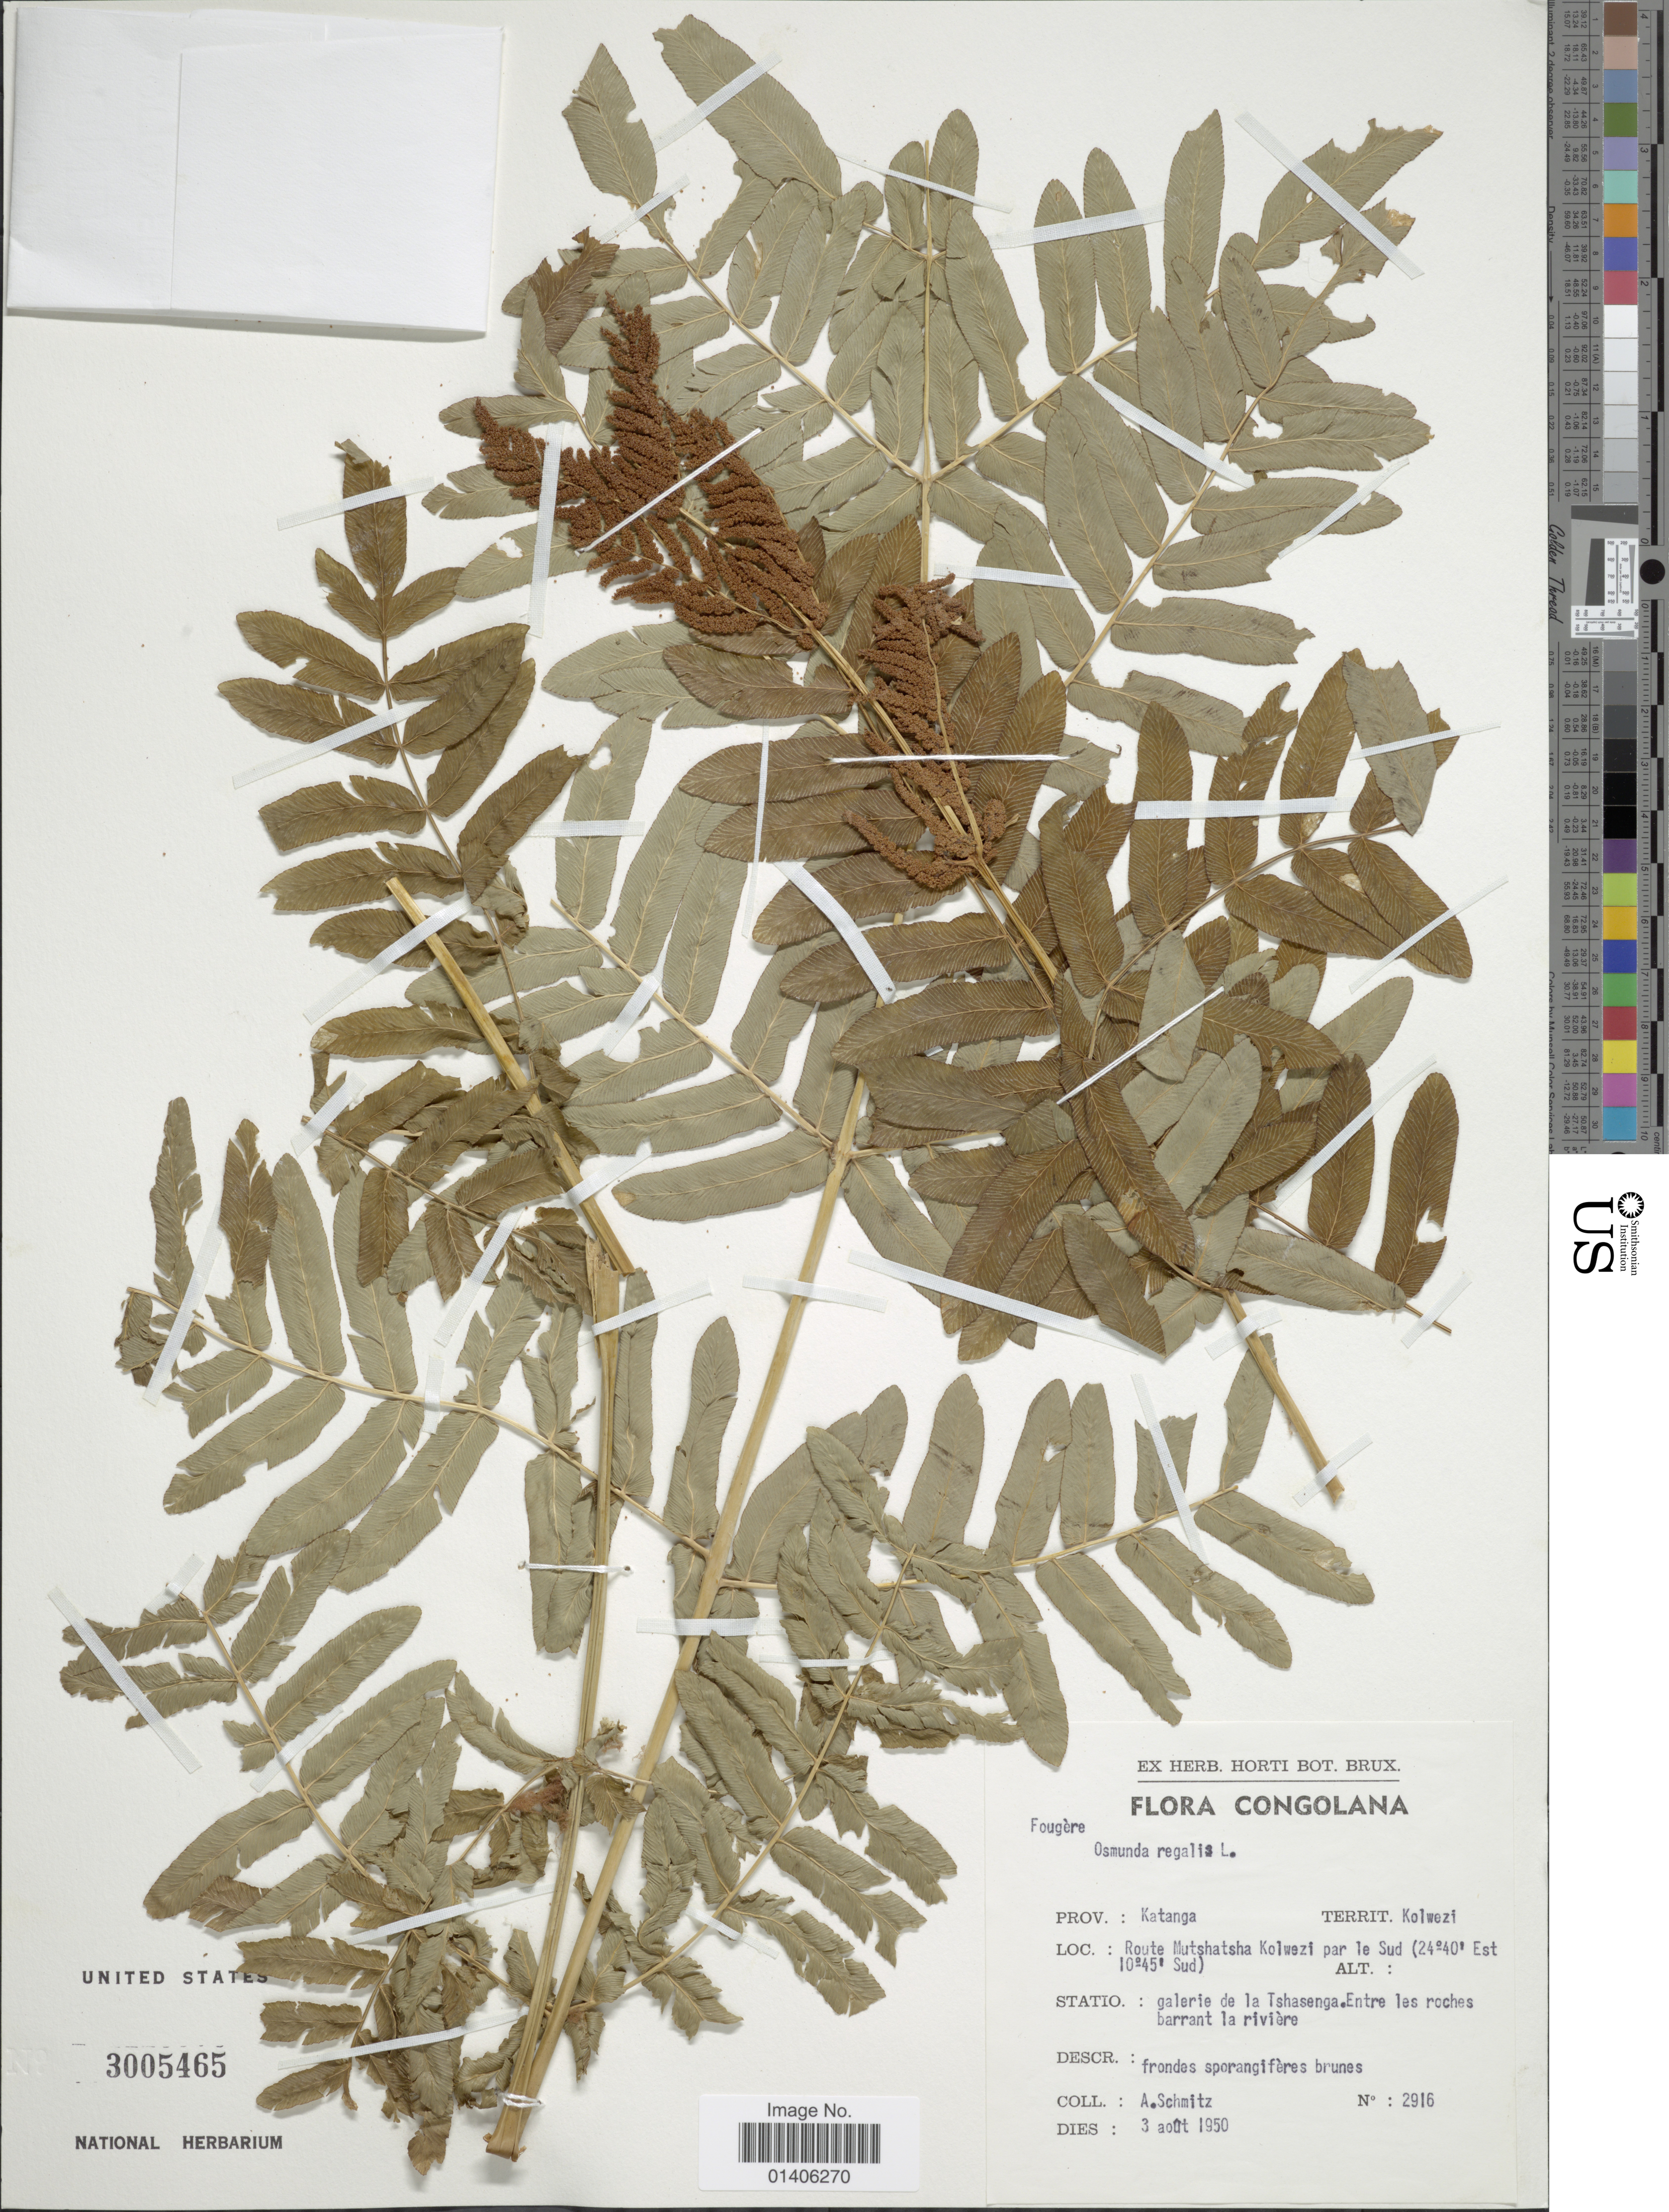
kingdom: Plantae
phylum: Tracheophyta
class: Polypodiopsida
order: Osmundales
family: Osmundaceae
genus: Osmunda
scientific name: Osmunda regalis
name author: L.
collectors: A. Schmitz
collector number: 2916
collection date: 1950-08-03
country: Congo, Democratic Republic of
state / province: Lualaba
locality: Territ. Kolwezi, Route Mutshatsha Kolwezi par le Sud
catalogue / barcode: US 3005465